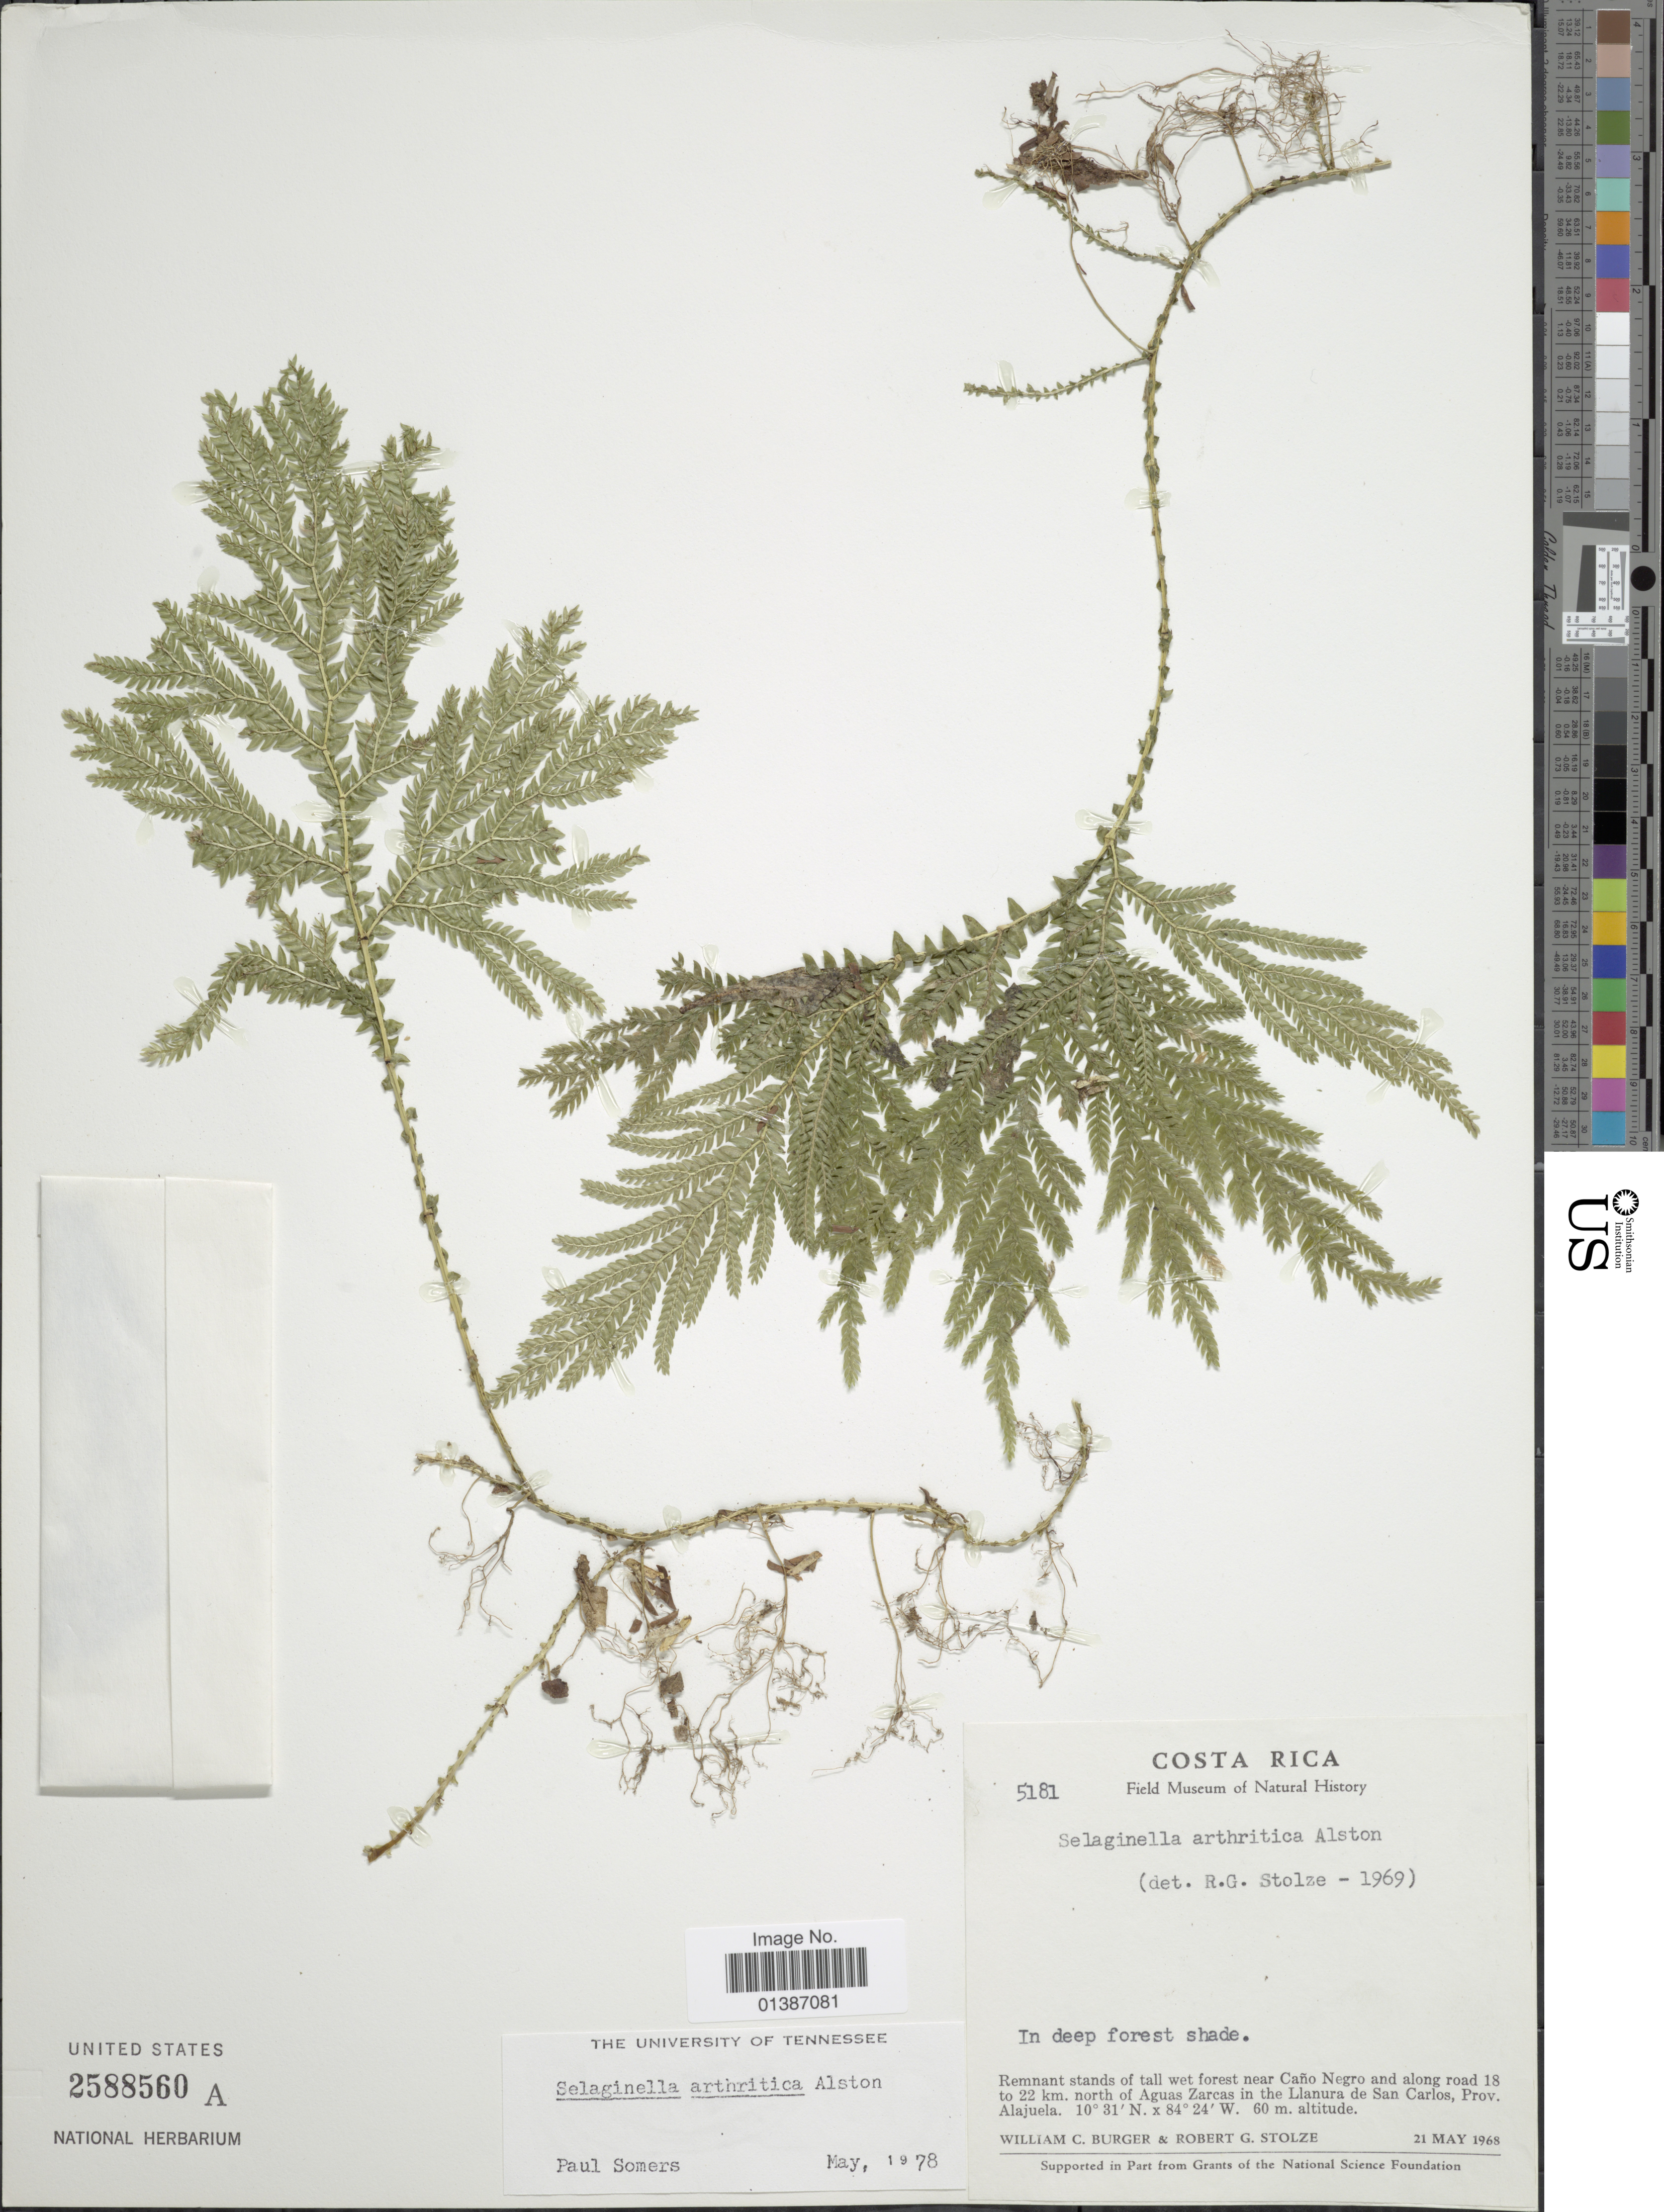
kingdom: Plantae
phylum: Tracheophyta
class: Lycopodiopsida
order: Selaginellales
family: Selaginellaceae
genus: Selaginella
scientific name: Selaginella arthritica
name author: Alston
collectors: W. Burger & R. G. Stolze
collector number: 5181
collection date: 1968-05-21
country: Costa Rica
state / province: Alajuela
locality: Remnant stands of tall wet forest near Caño Negro and along road 18 to 22 km. north of Aguas Zarcas in the Llanura de San Carlos, Prov. Alajuela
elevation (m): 60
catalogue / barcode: US 2588560A